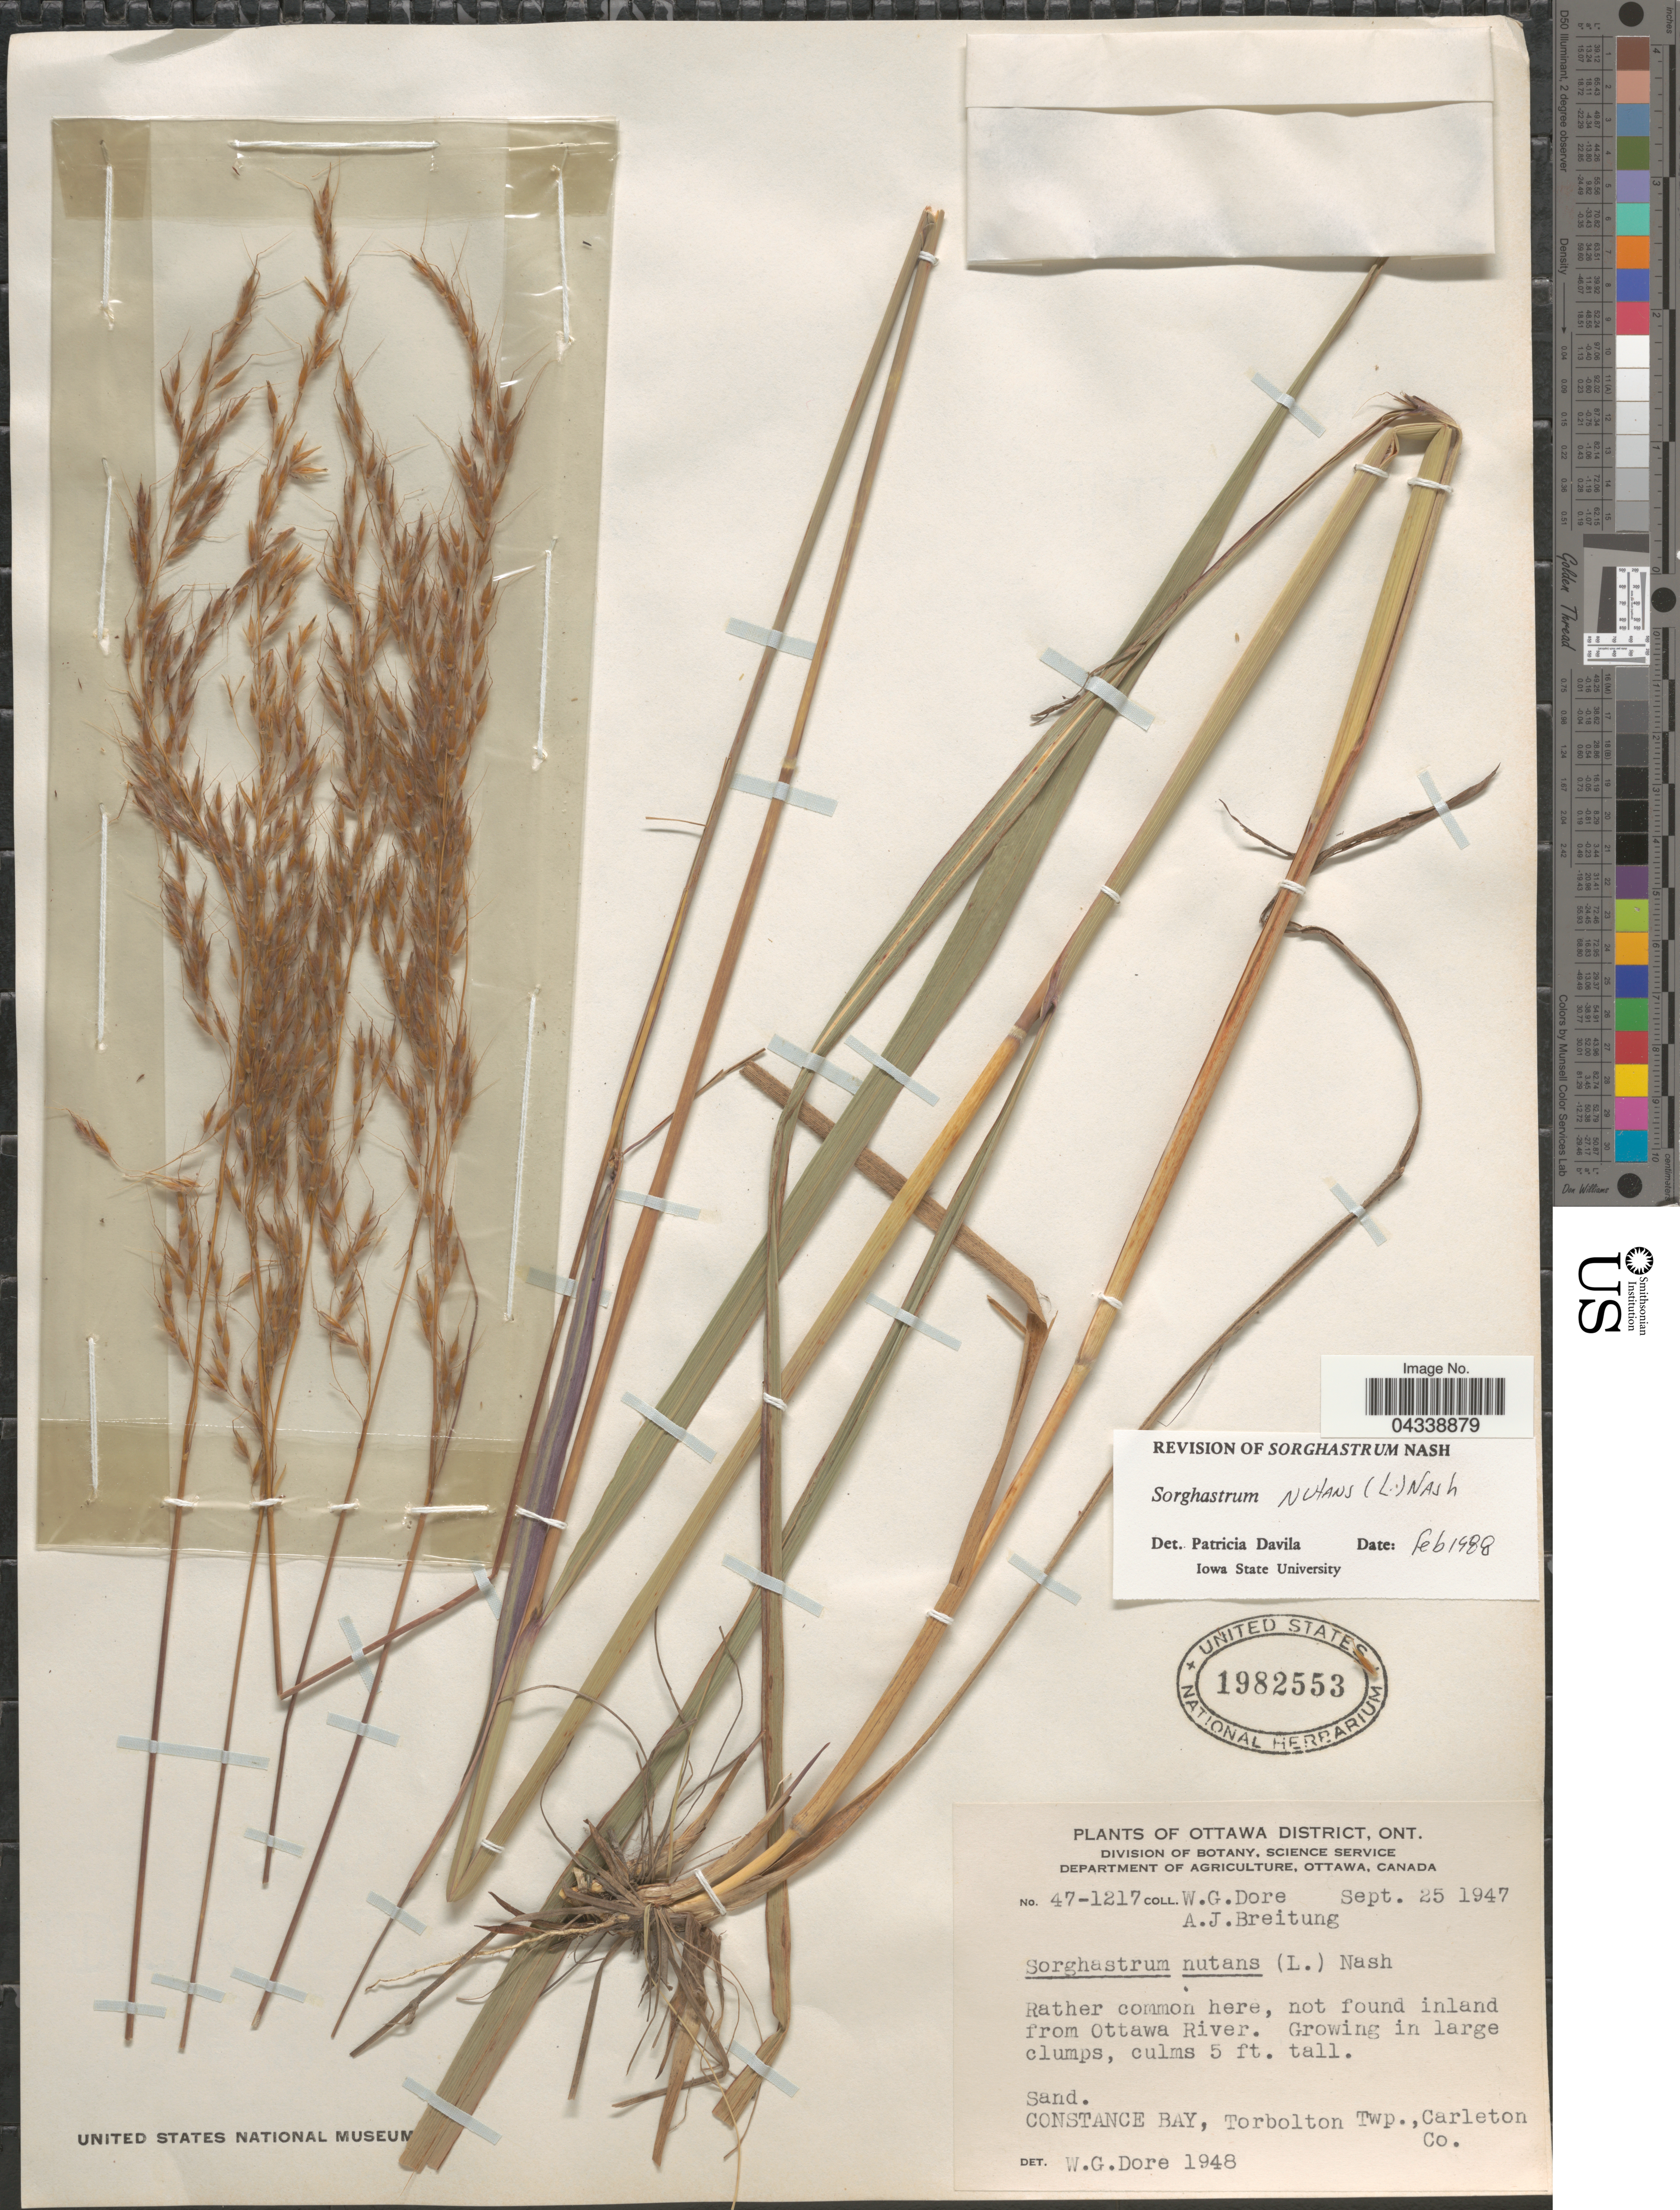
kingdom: Plantae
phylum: Tracheophyta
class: Liliopsida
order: Poales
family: Poaceae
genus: Sorghastrum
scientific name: Sorghastrum nutans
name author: (L.) Nash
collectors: W. Dore & A. Breitung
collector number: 47-1217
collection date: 1947-09-25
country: Canada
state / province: Ontario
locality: Ottawa District. Not found inland from Ottawa River. Constance Bay, Torbolton Twp., Carleton Co.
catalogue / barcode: US 1982553